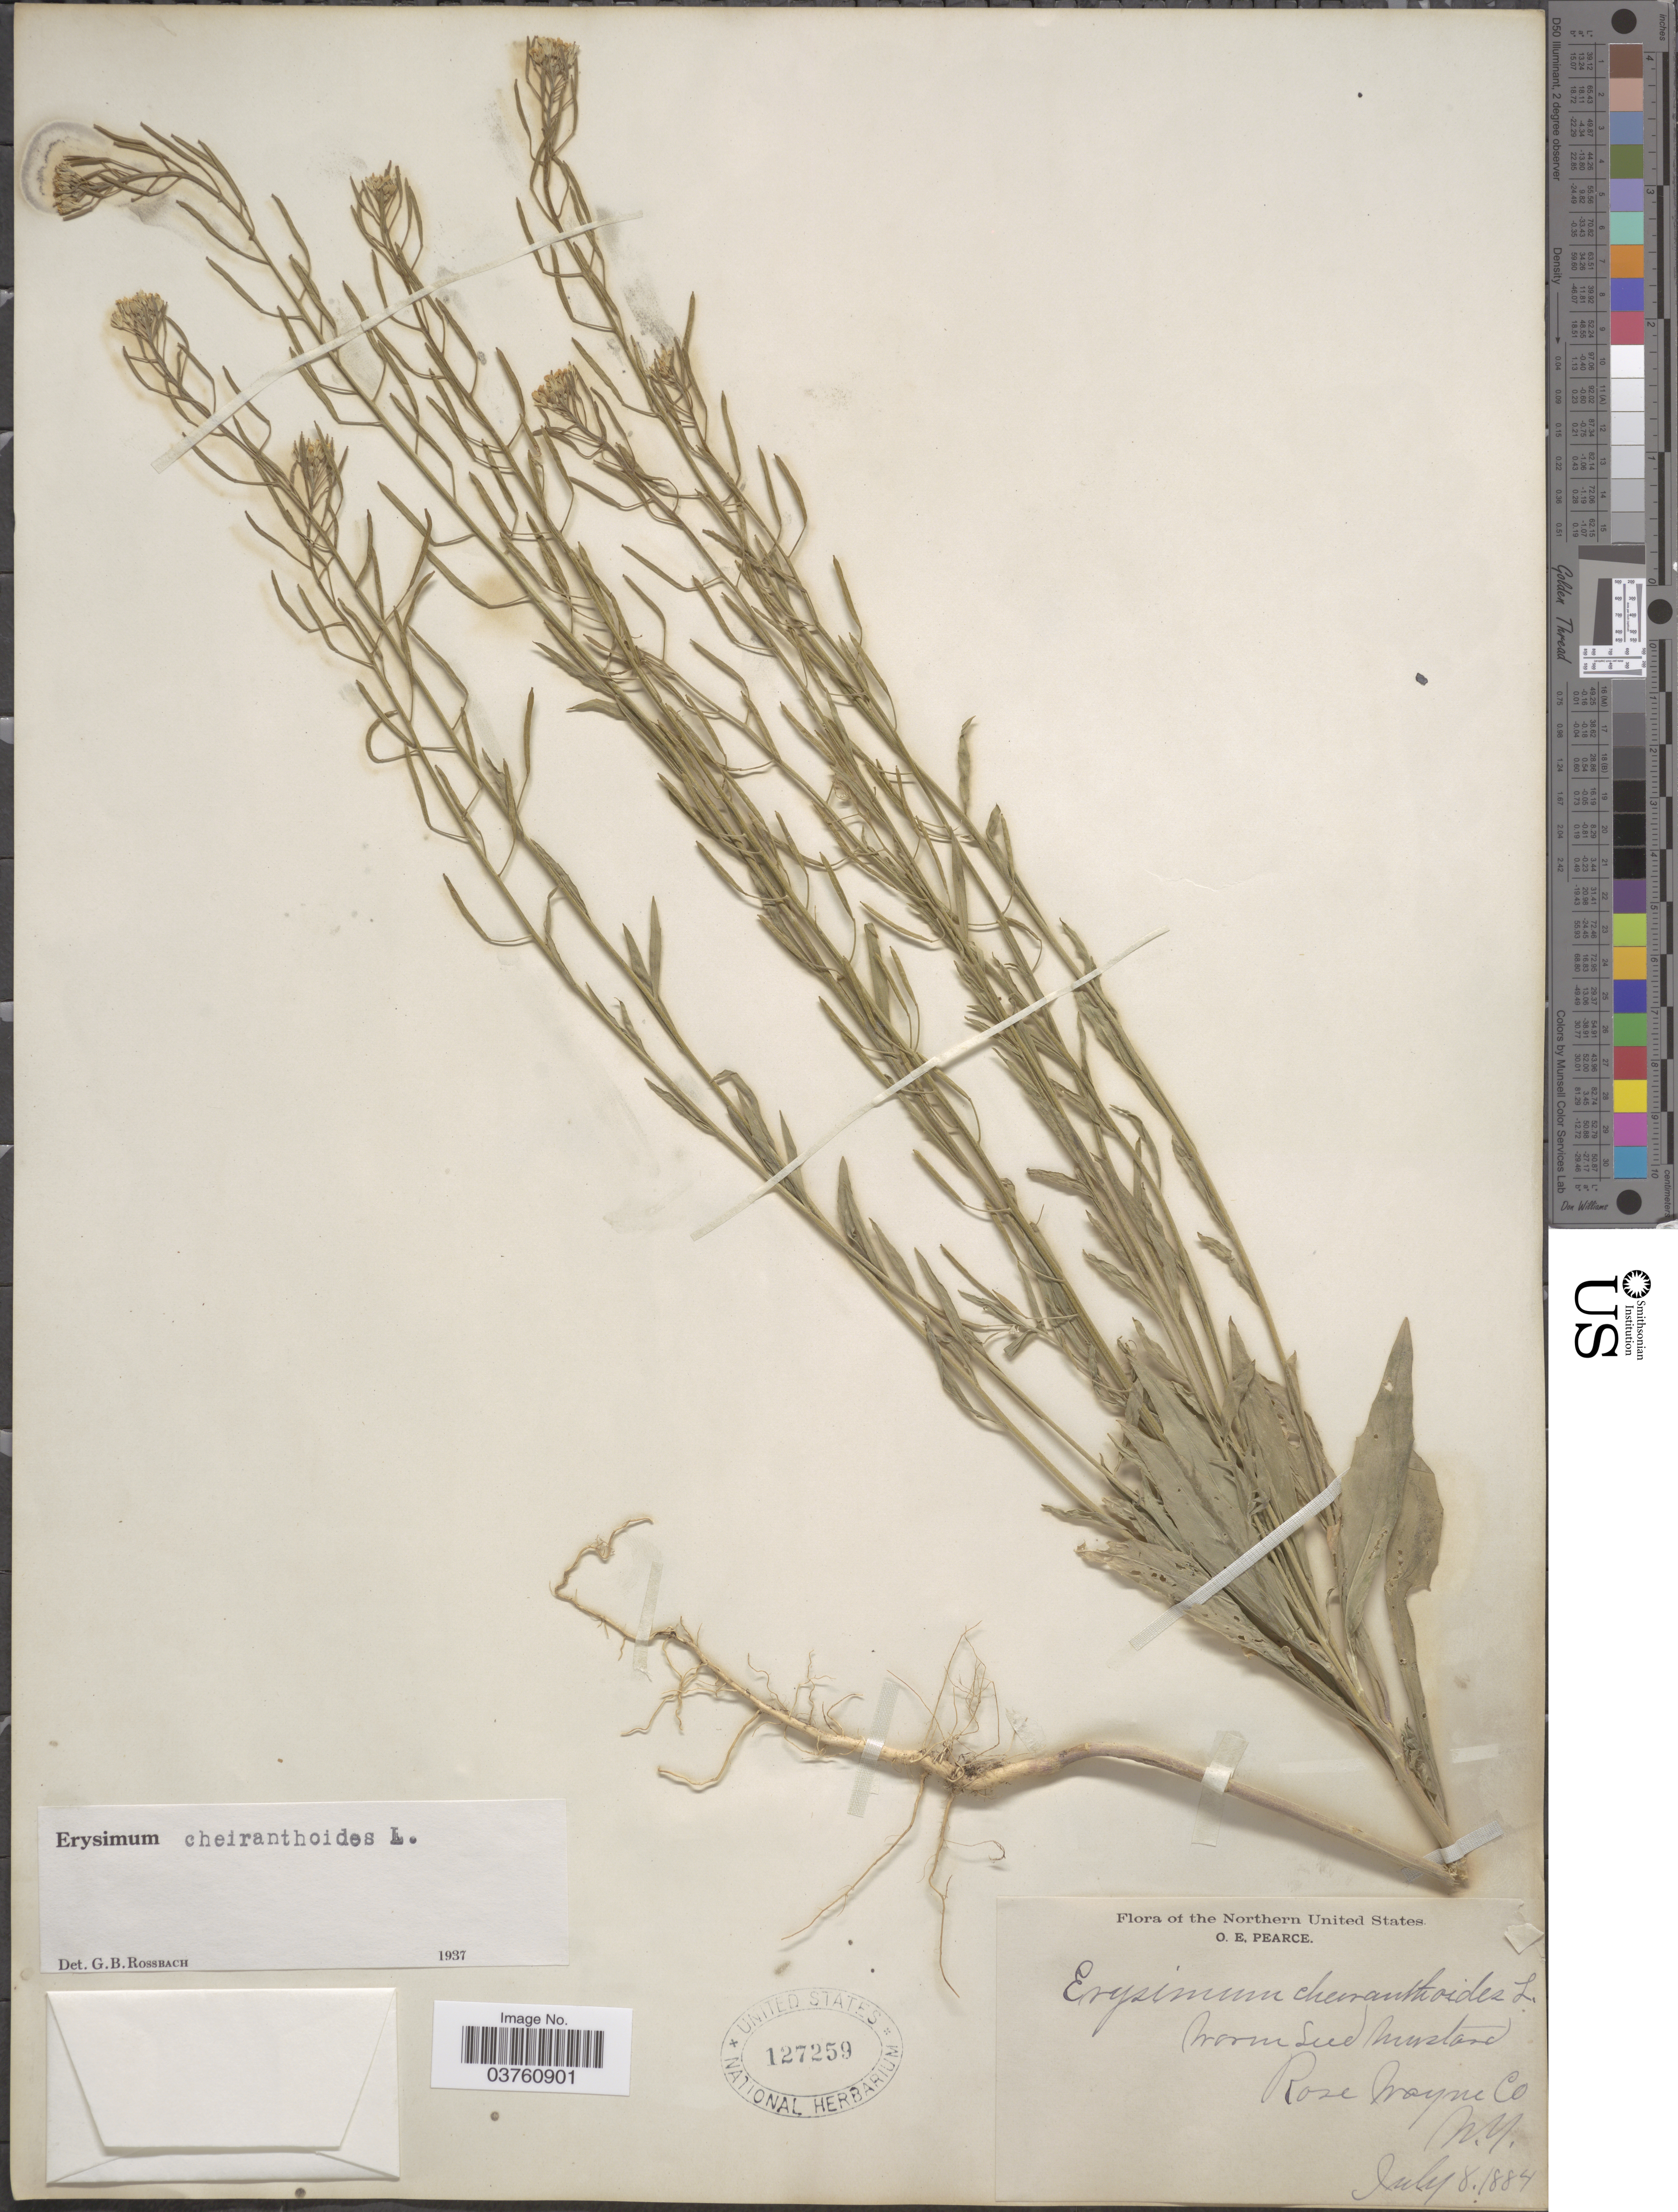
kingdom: Plantae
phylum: Tracheophyta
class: Magnoliopsida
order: Brassicales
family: Brassicaceae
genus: Erysimum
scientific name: Erysimum cheiranthoides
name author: L.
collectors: O. E. Pearce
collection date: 1884-07-08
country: United States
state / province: New York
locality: The Northern United States. Rose, Wayne Co.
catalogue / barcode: US 127259